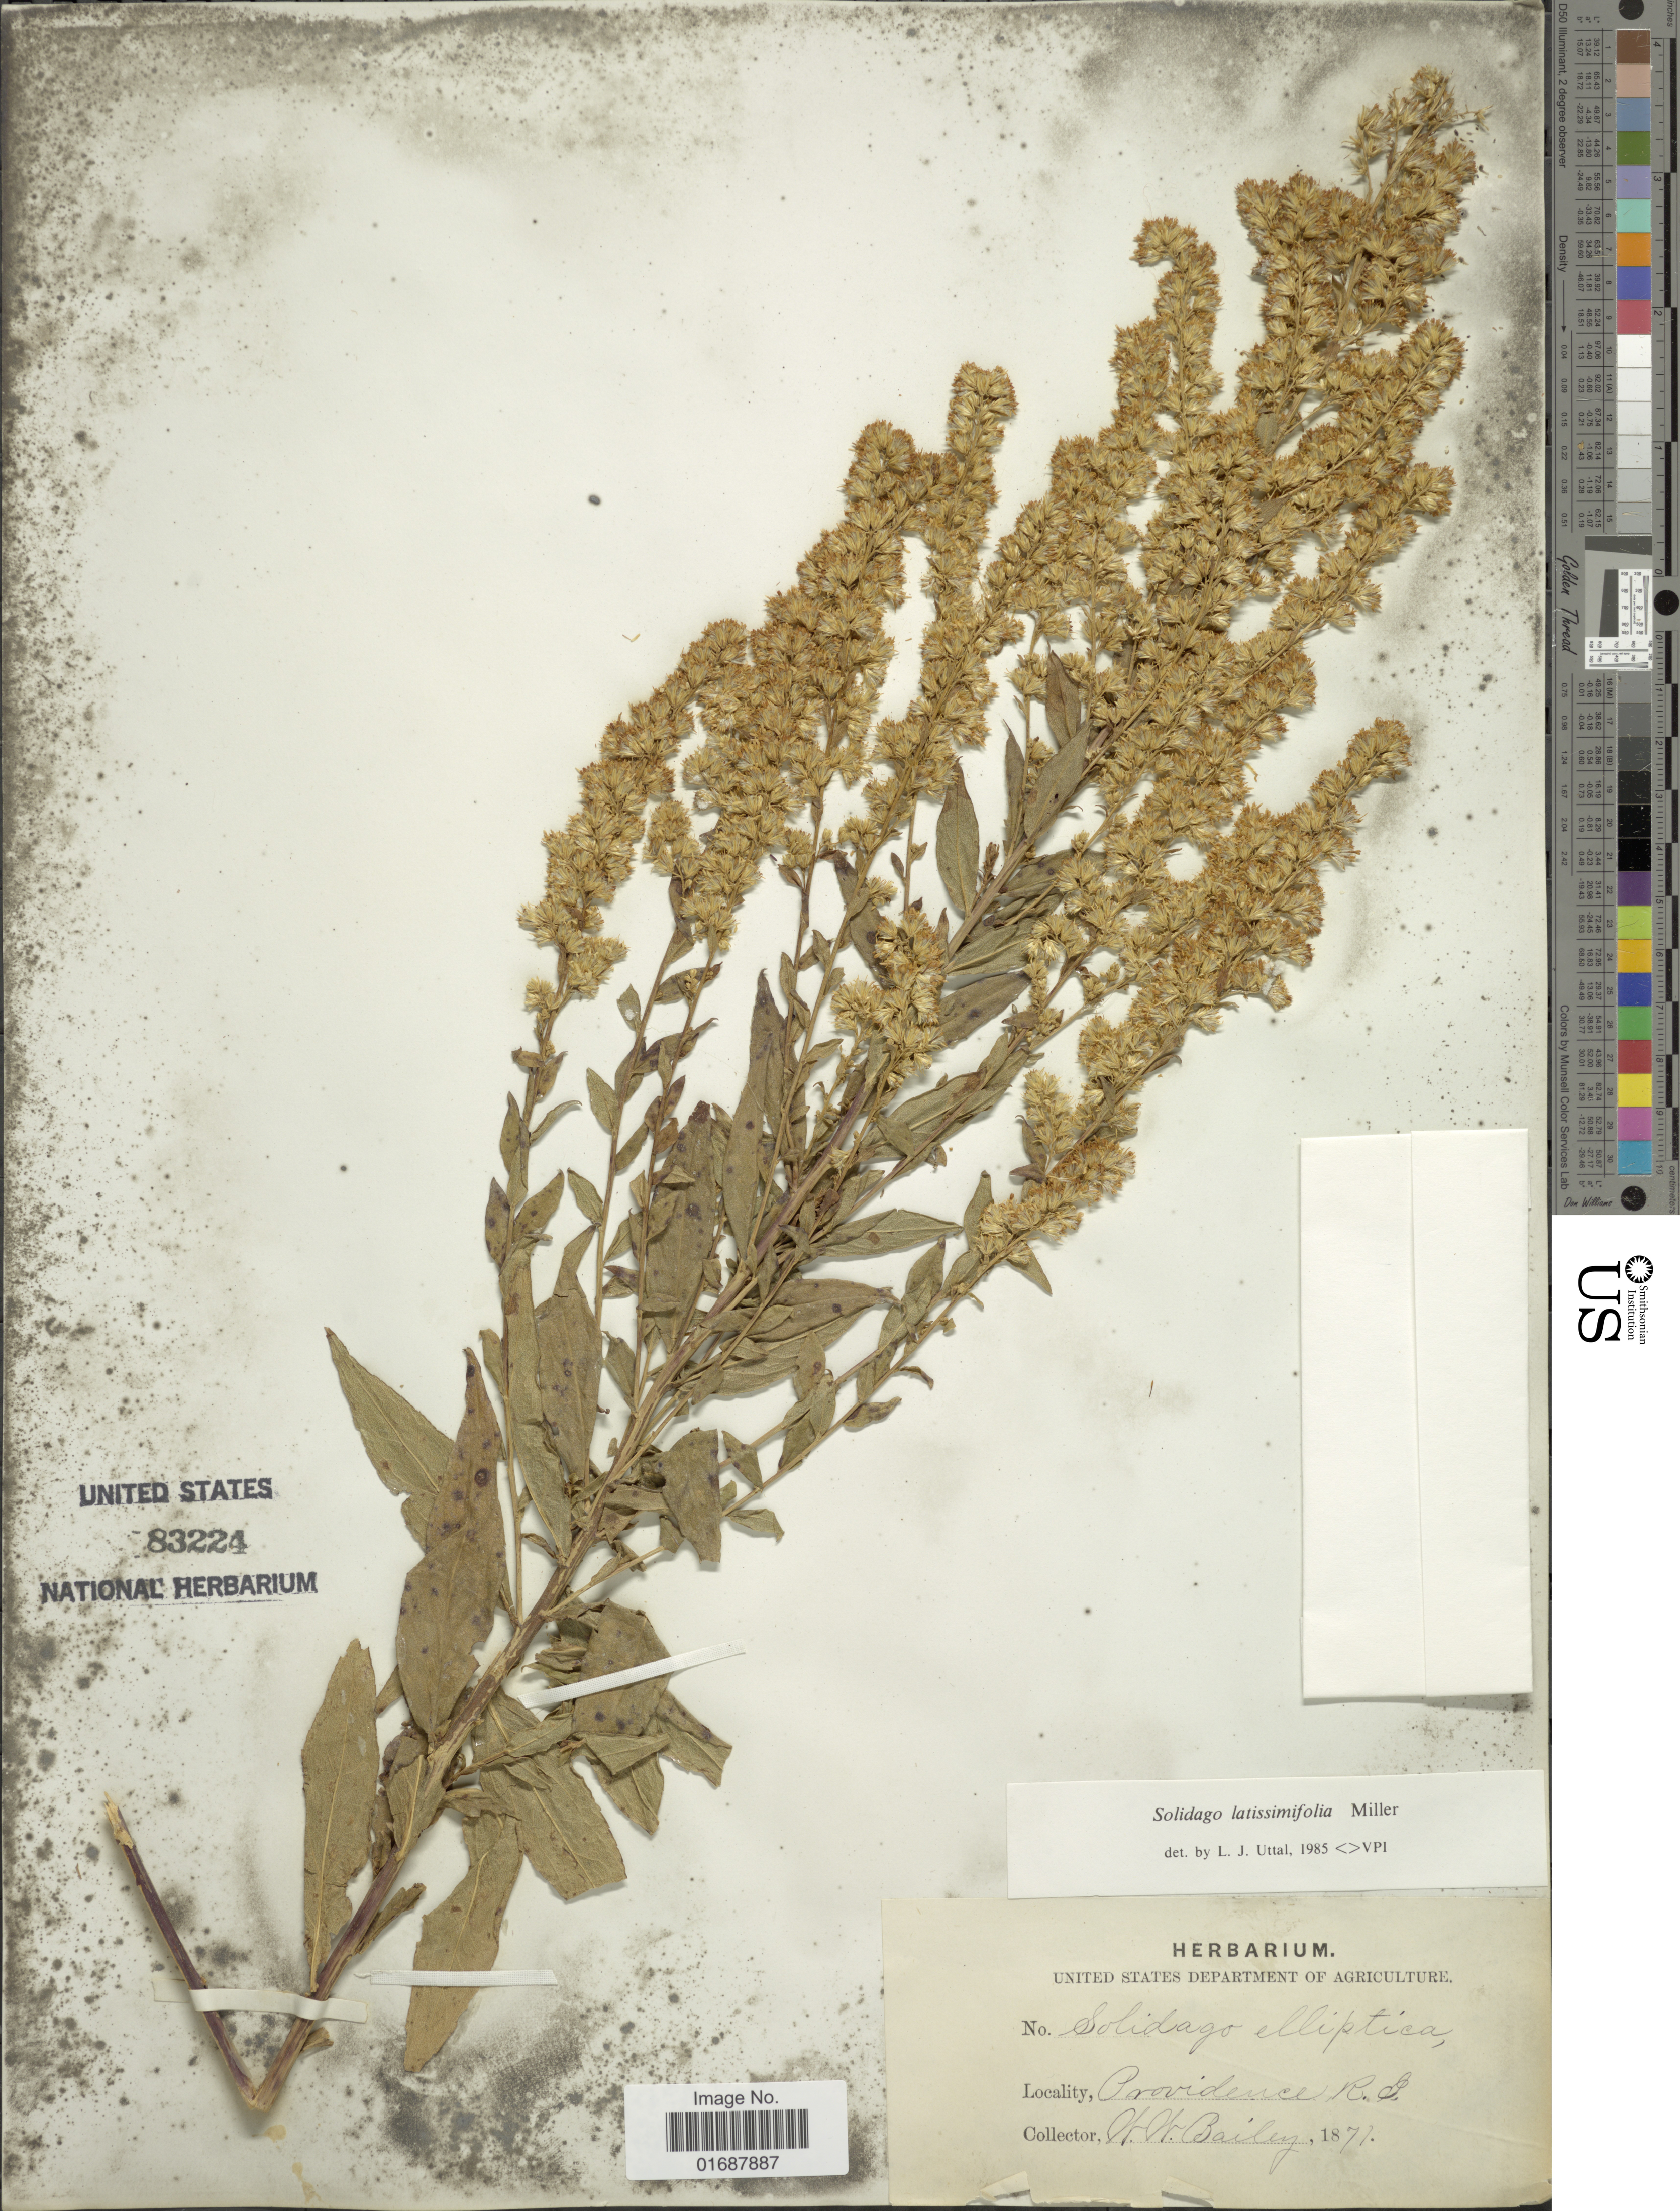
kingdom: Plantae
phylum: Tracheophyta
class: Magnoliopsida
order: Asterales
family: Asteraceae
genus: Solidago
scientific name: Solidago latissimifolia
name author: Mill.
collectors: W. W. Bailey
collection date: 1871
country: United States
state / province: Rhode Island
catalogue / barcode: US 83224